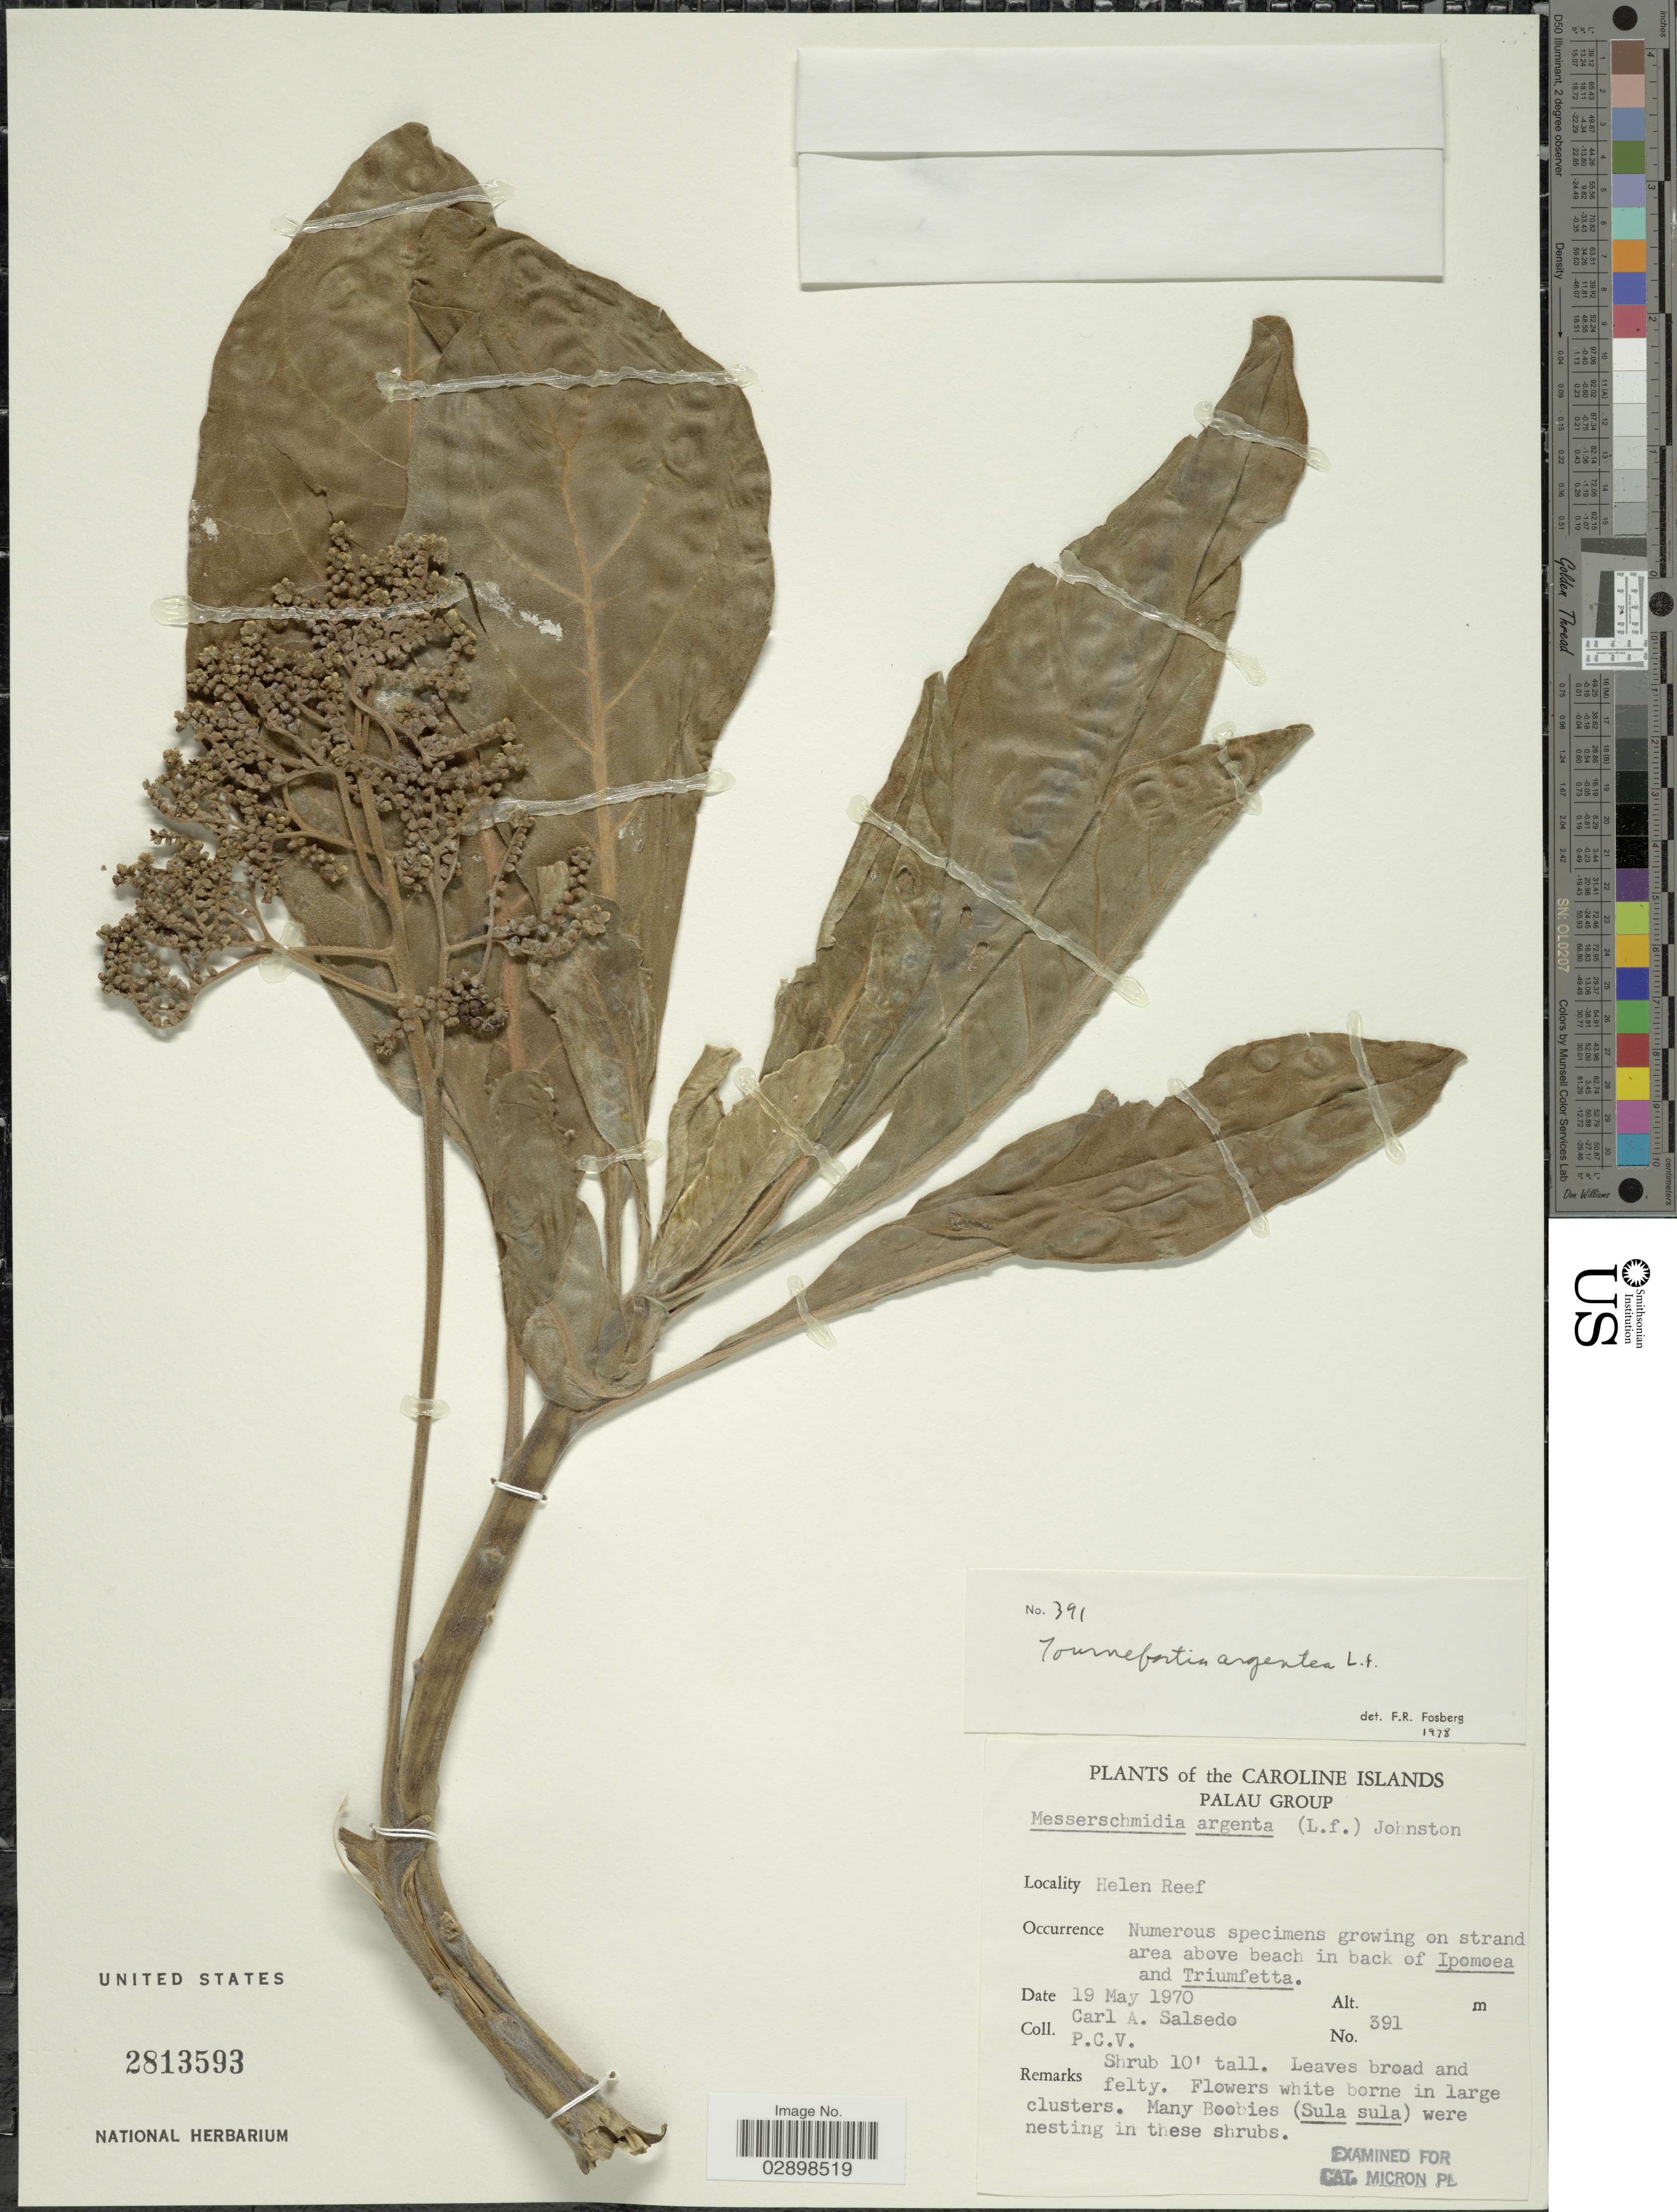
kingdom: Plantae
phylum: Tracheophyta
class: Magnoliopsida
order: Boraginales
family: Heliotropiaceae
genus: Heliotropium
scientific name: Heliotropium arboreum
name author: (Blanco) Mabberley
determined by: Wagner, W. L., (BOT), Smithsonian Institution - National Museum of Natural History (UNITED STATES)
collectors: C.A. Salsedo & P. C. V.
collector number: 391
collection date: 1970-05-19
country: Palau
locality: Caroline Islands. Palau Group. Helen Reef.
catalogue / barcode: US 2813593